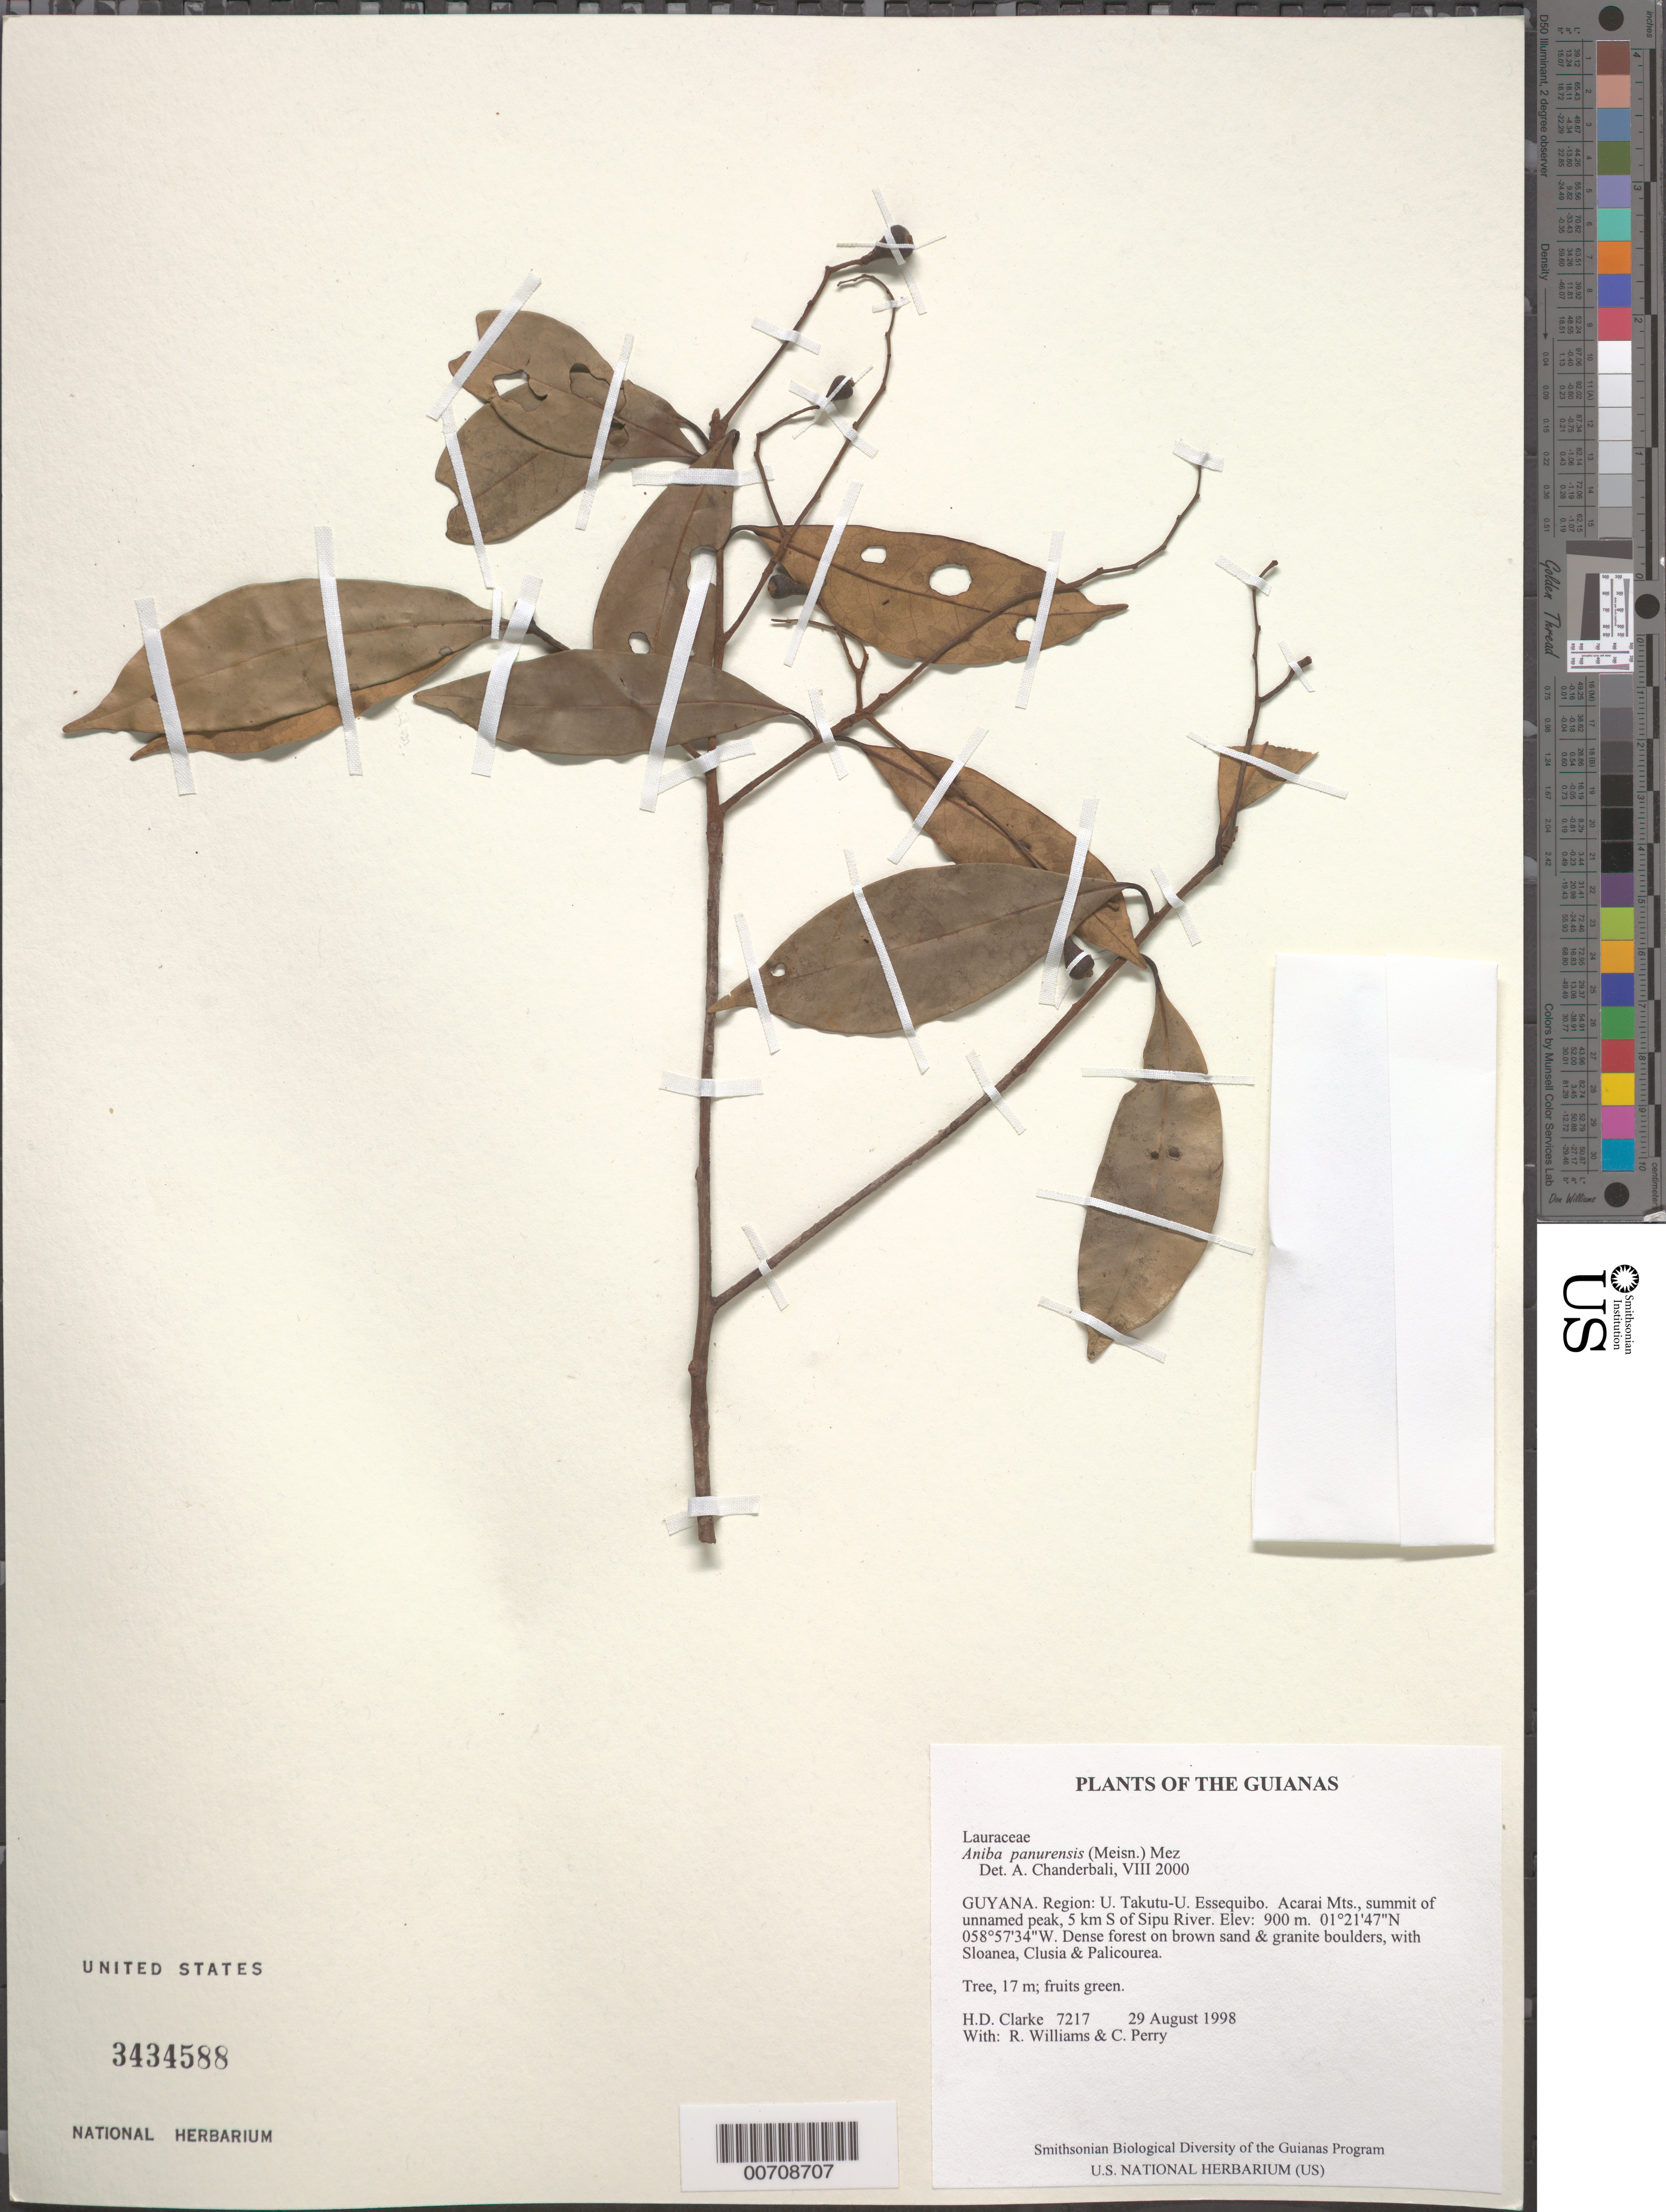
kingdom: Plantae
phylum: Tracheophyta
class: Magnoliopsida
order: Laurales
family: Lauraceae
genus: Aniba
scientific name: Aniba panurensis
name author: (Meisn.) Mez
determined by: Chanderbali, Andre Shashi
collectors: H. D. Clarke, R. Williams & C. Perry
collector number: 7217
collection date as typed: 29 August 1998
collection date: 1998-08-29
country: Guyana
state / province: U. Takutu-U. Essequibo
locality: Acarai Mts., summit of unnamed peak, 5 km S of Sipu River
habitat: Dense forest on brown sand & granite boulders, with Sloanea, Clusia & Palicourea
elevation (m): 900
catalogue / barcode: US 3434588